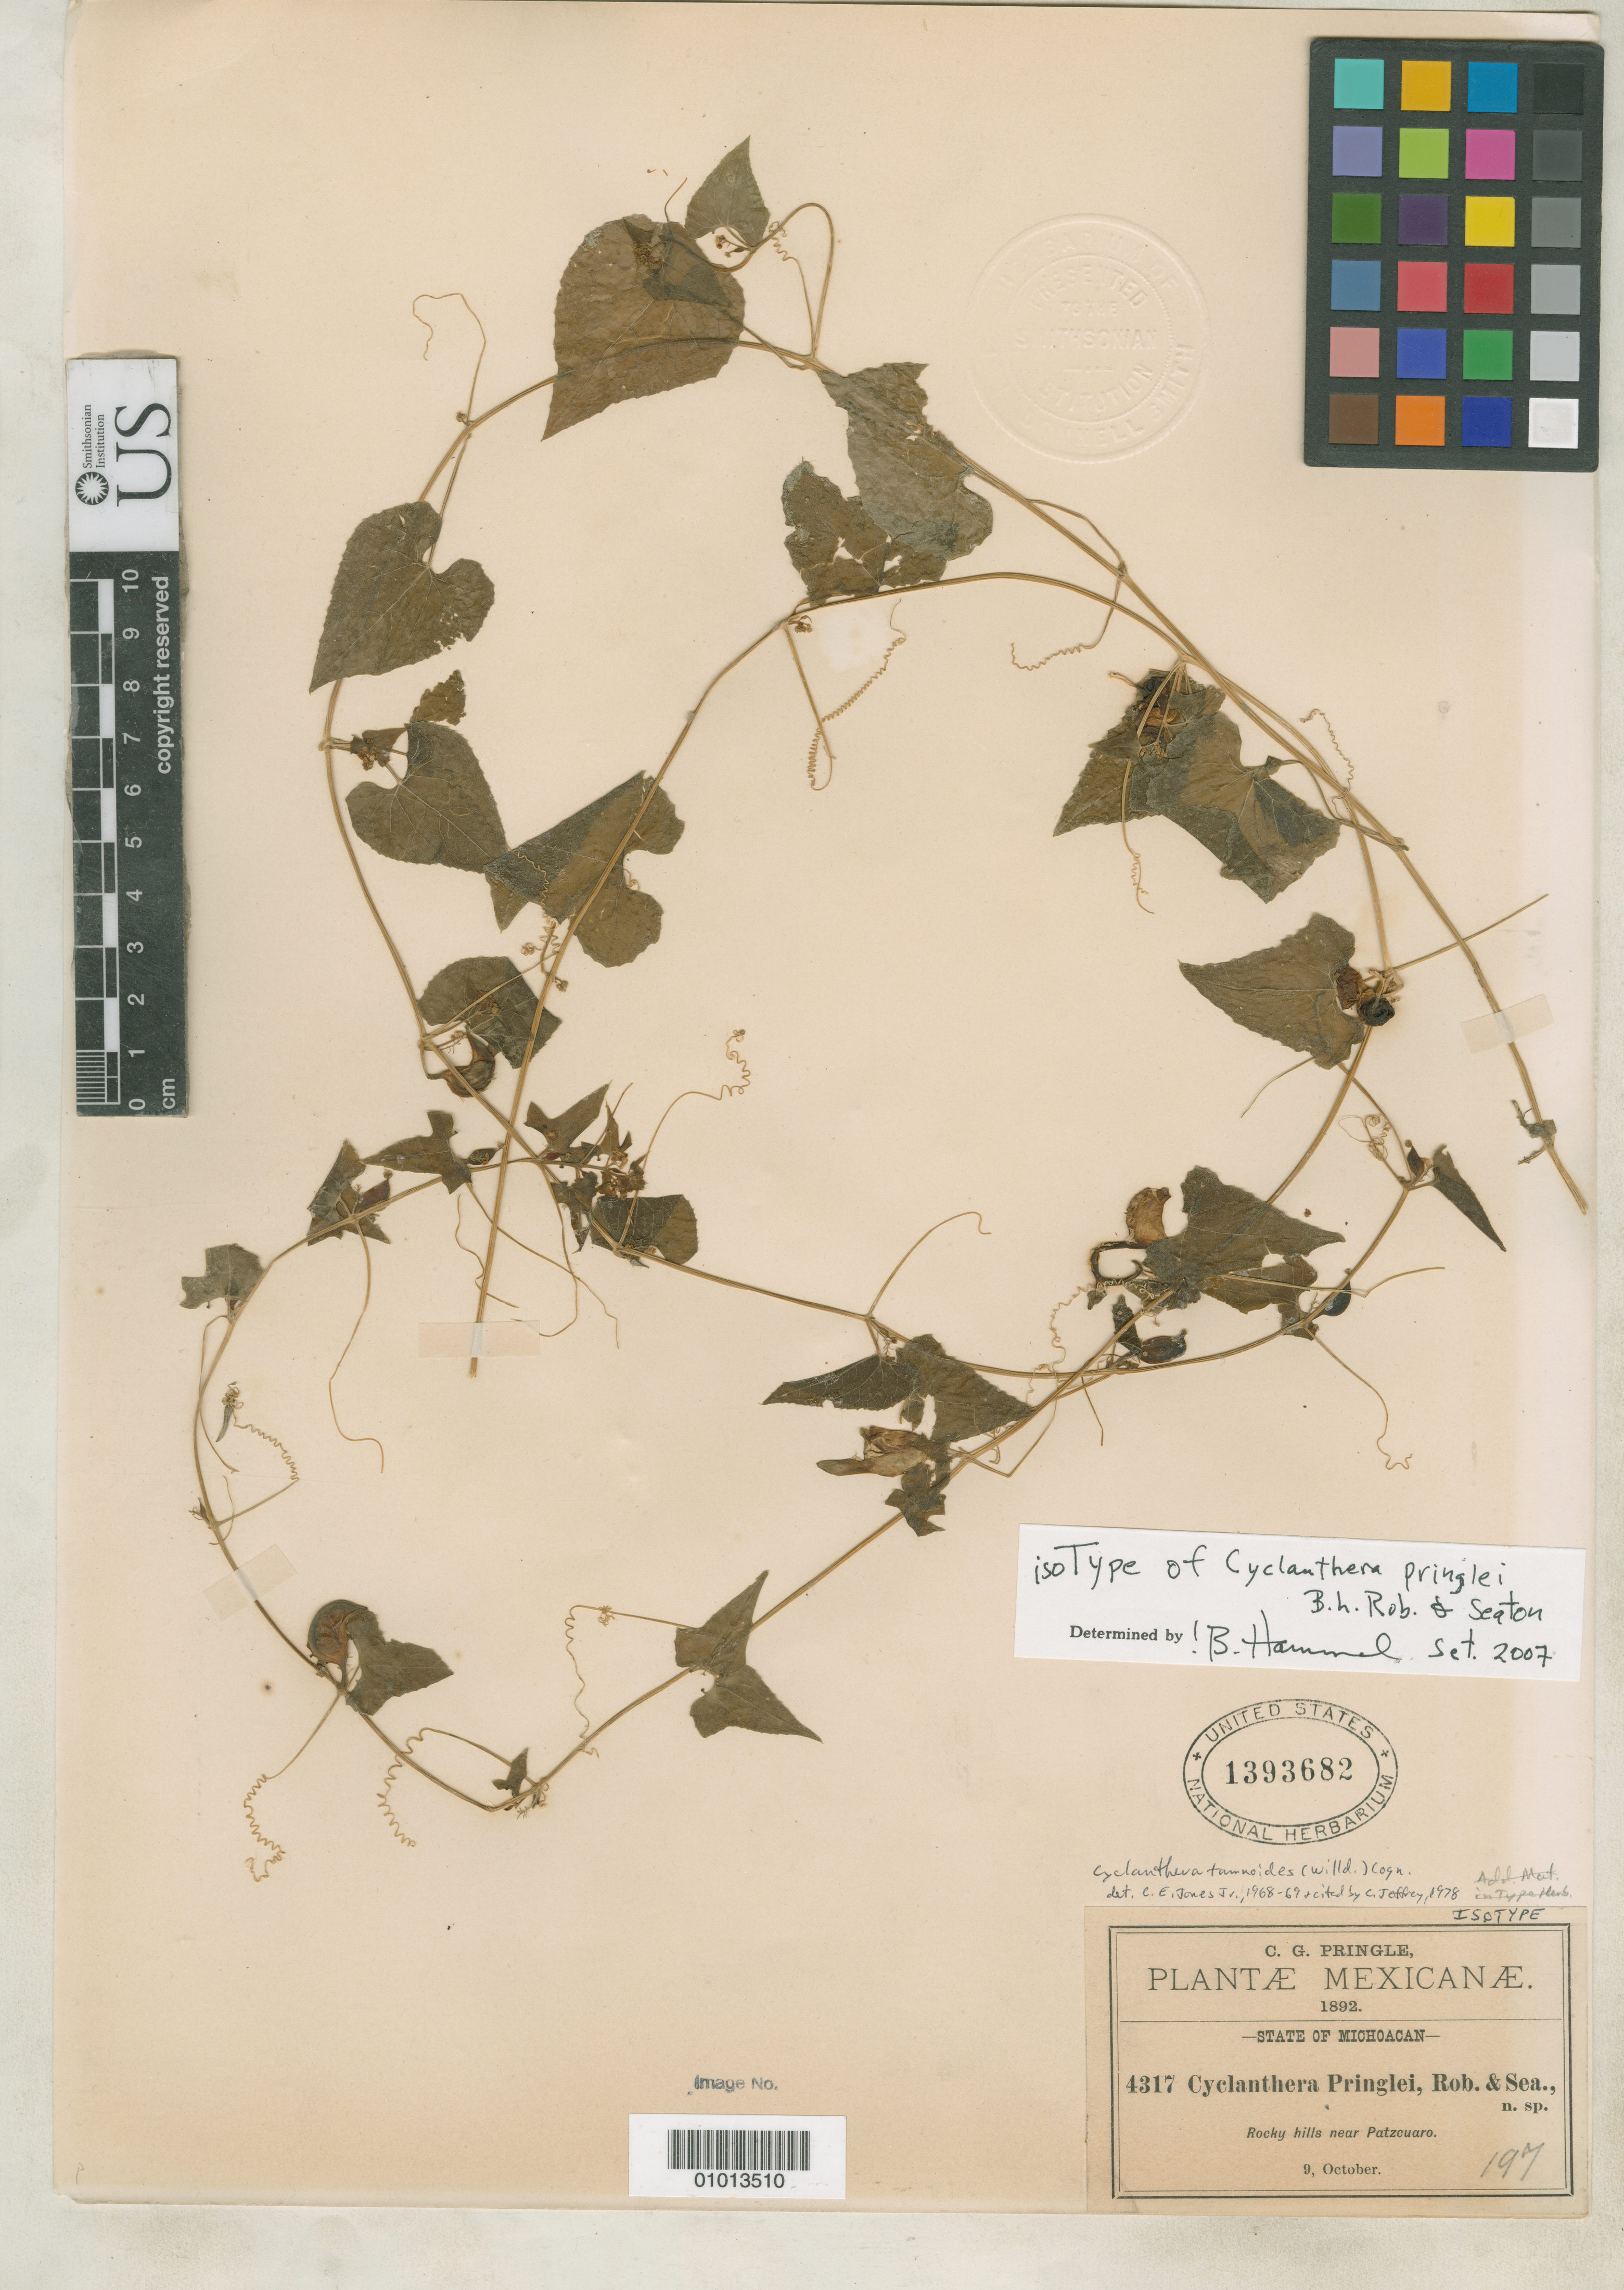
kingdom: Plantae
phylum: Tracheophyta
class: Magnoliopsida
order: Cucurbitales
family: Cucurbitaceae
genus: Cyclanthera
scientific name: Cyclanthera pringlei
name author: B.L. Rob. & Seaton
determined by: Jones, C. E., Jr.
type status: Isotype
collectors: C. G. Pringle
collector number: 4317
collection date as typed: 09 Oct 1892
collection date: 1892-10-09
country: Mexico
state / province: Michoacán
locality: Rocky hills near Patzcuaro.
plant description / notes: Currently accepted name cited by C. Jeffrey (1978).; Specimen ex John Donnel Smith herbarum.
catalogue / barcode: US 1393682